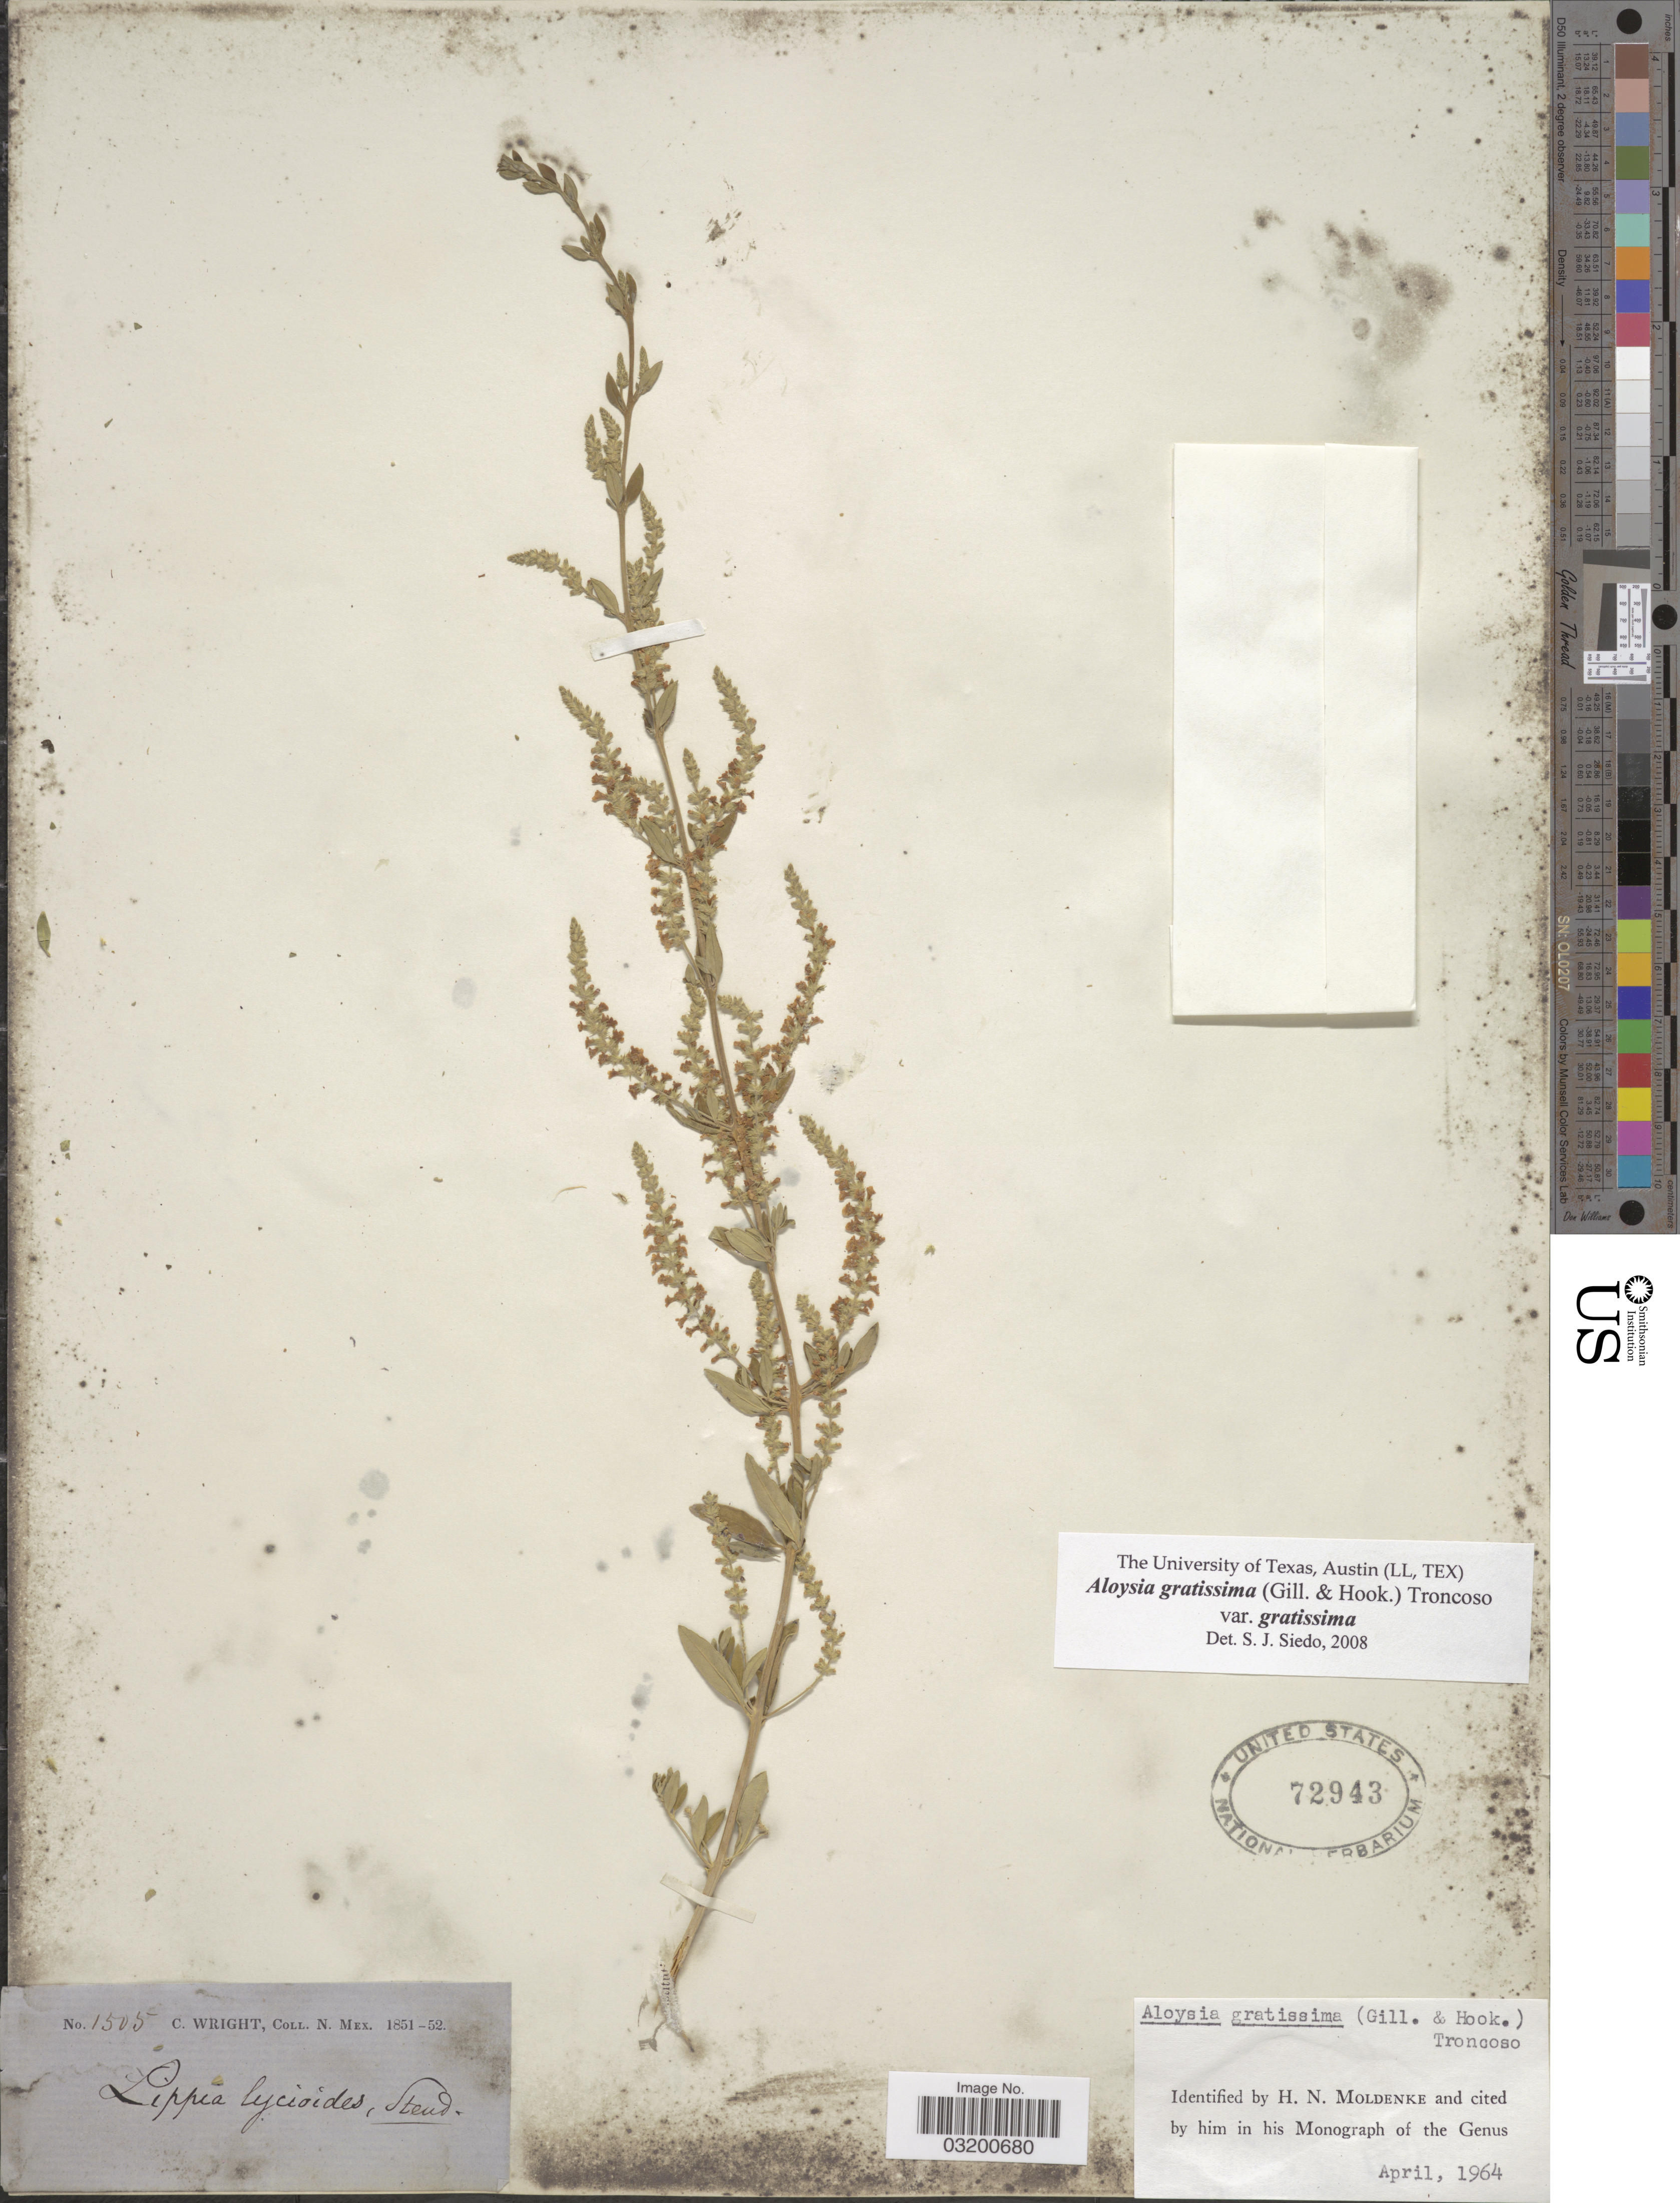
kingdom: Plantae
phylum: Tracheophyta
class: Magnoliopsida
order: Lamiales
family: Verbenaceae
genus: Aloysia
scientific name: Aloysia gratissima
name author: (Gillies & Hook.) Tronc.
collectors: C. Wright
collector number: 1505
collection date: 1851/1852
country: United States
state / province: New Mexico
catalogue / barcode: US 72943